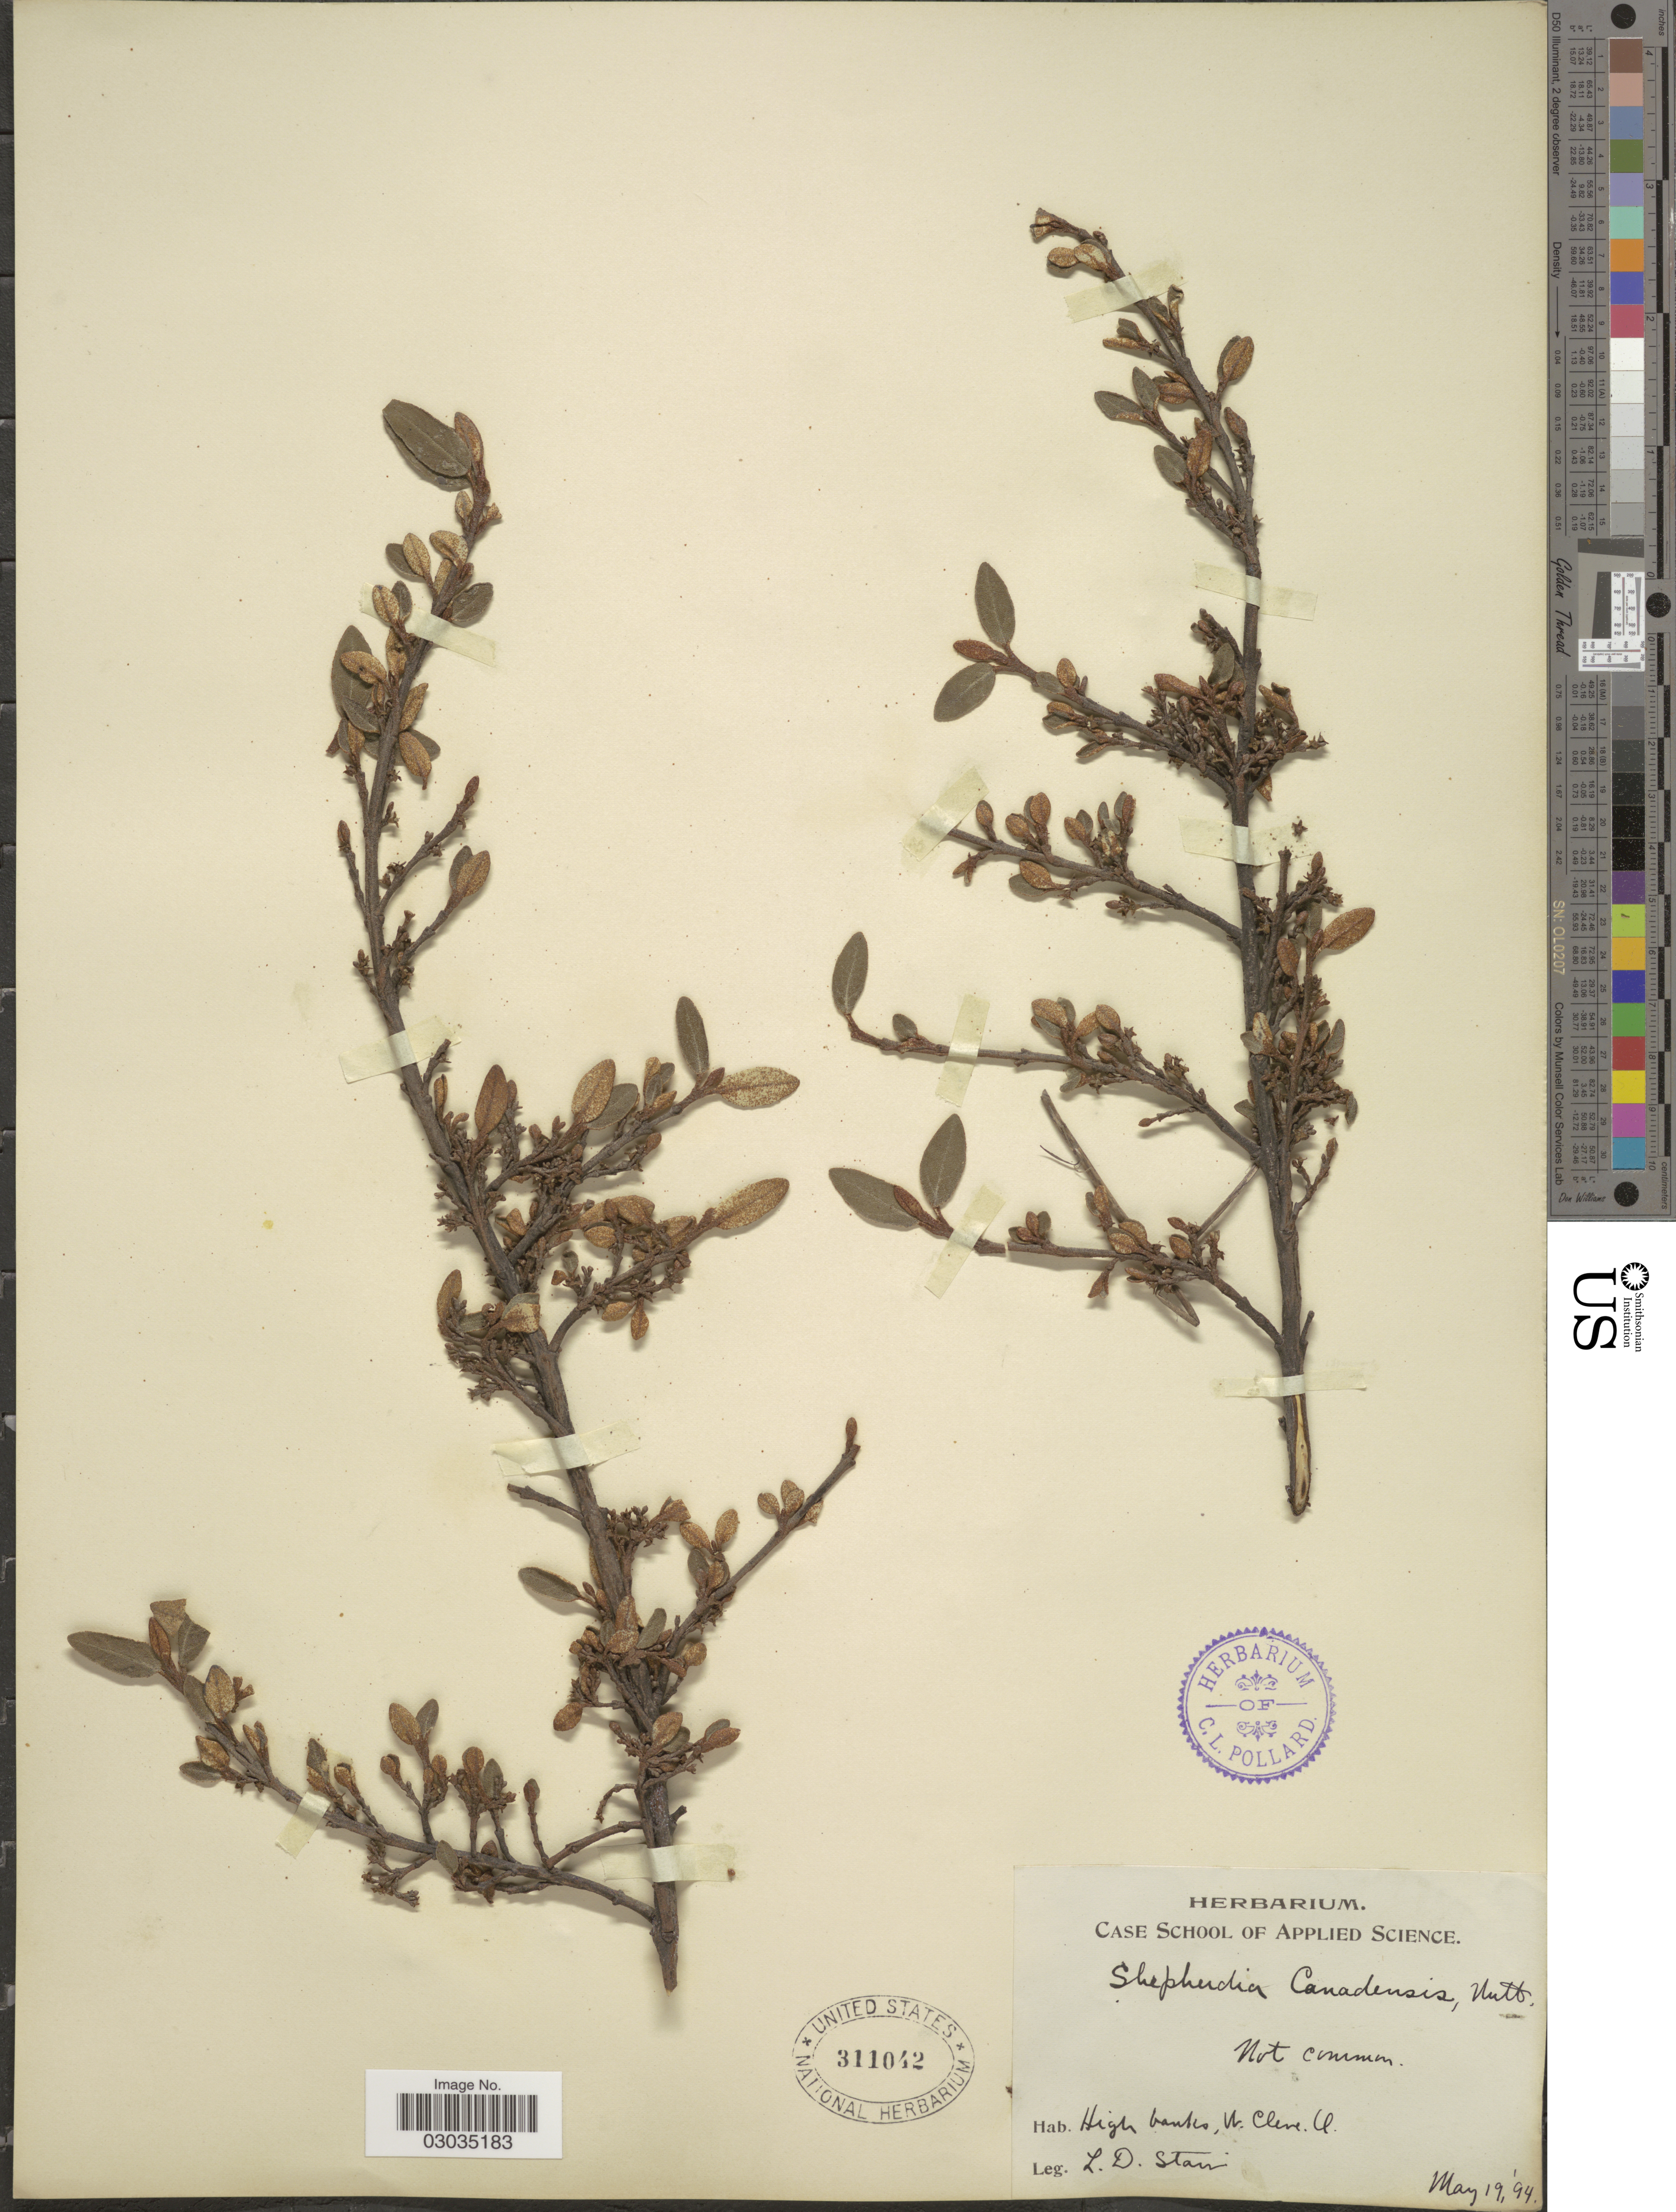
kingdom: Plantae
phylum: Tracheophyta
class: Magnoliopsida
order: Rosales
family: Elaeagnaceae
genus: Shepherdia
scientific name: Shepherdia canadensis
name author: (L.) Nutt.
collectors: L. Stair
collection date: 1894-05-19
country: United States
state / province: Ohio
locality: High banks, W. Cleve.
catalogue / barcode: US 311042